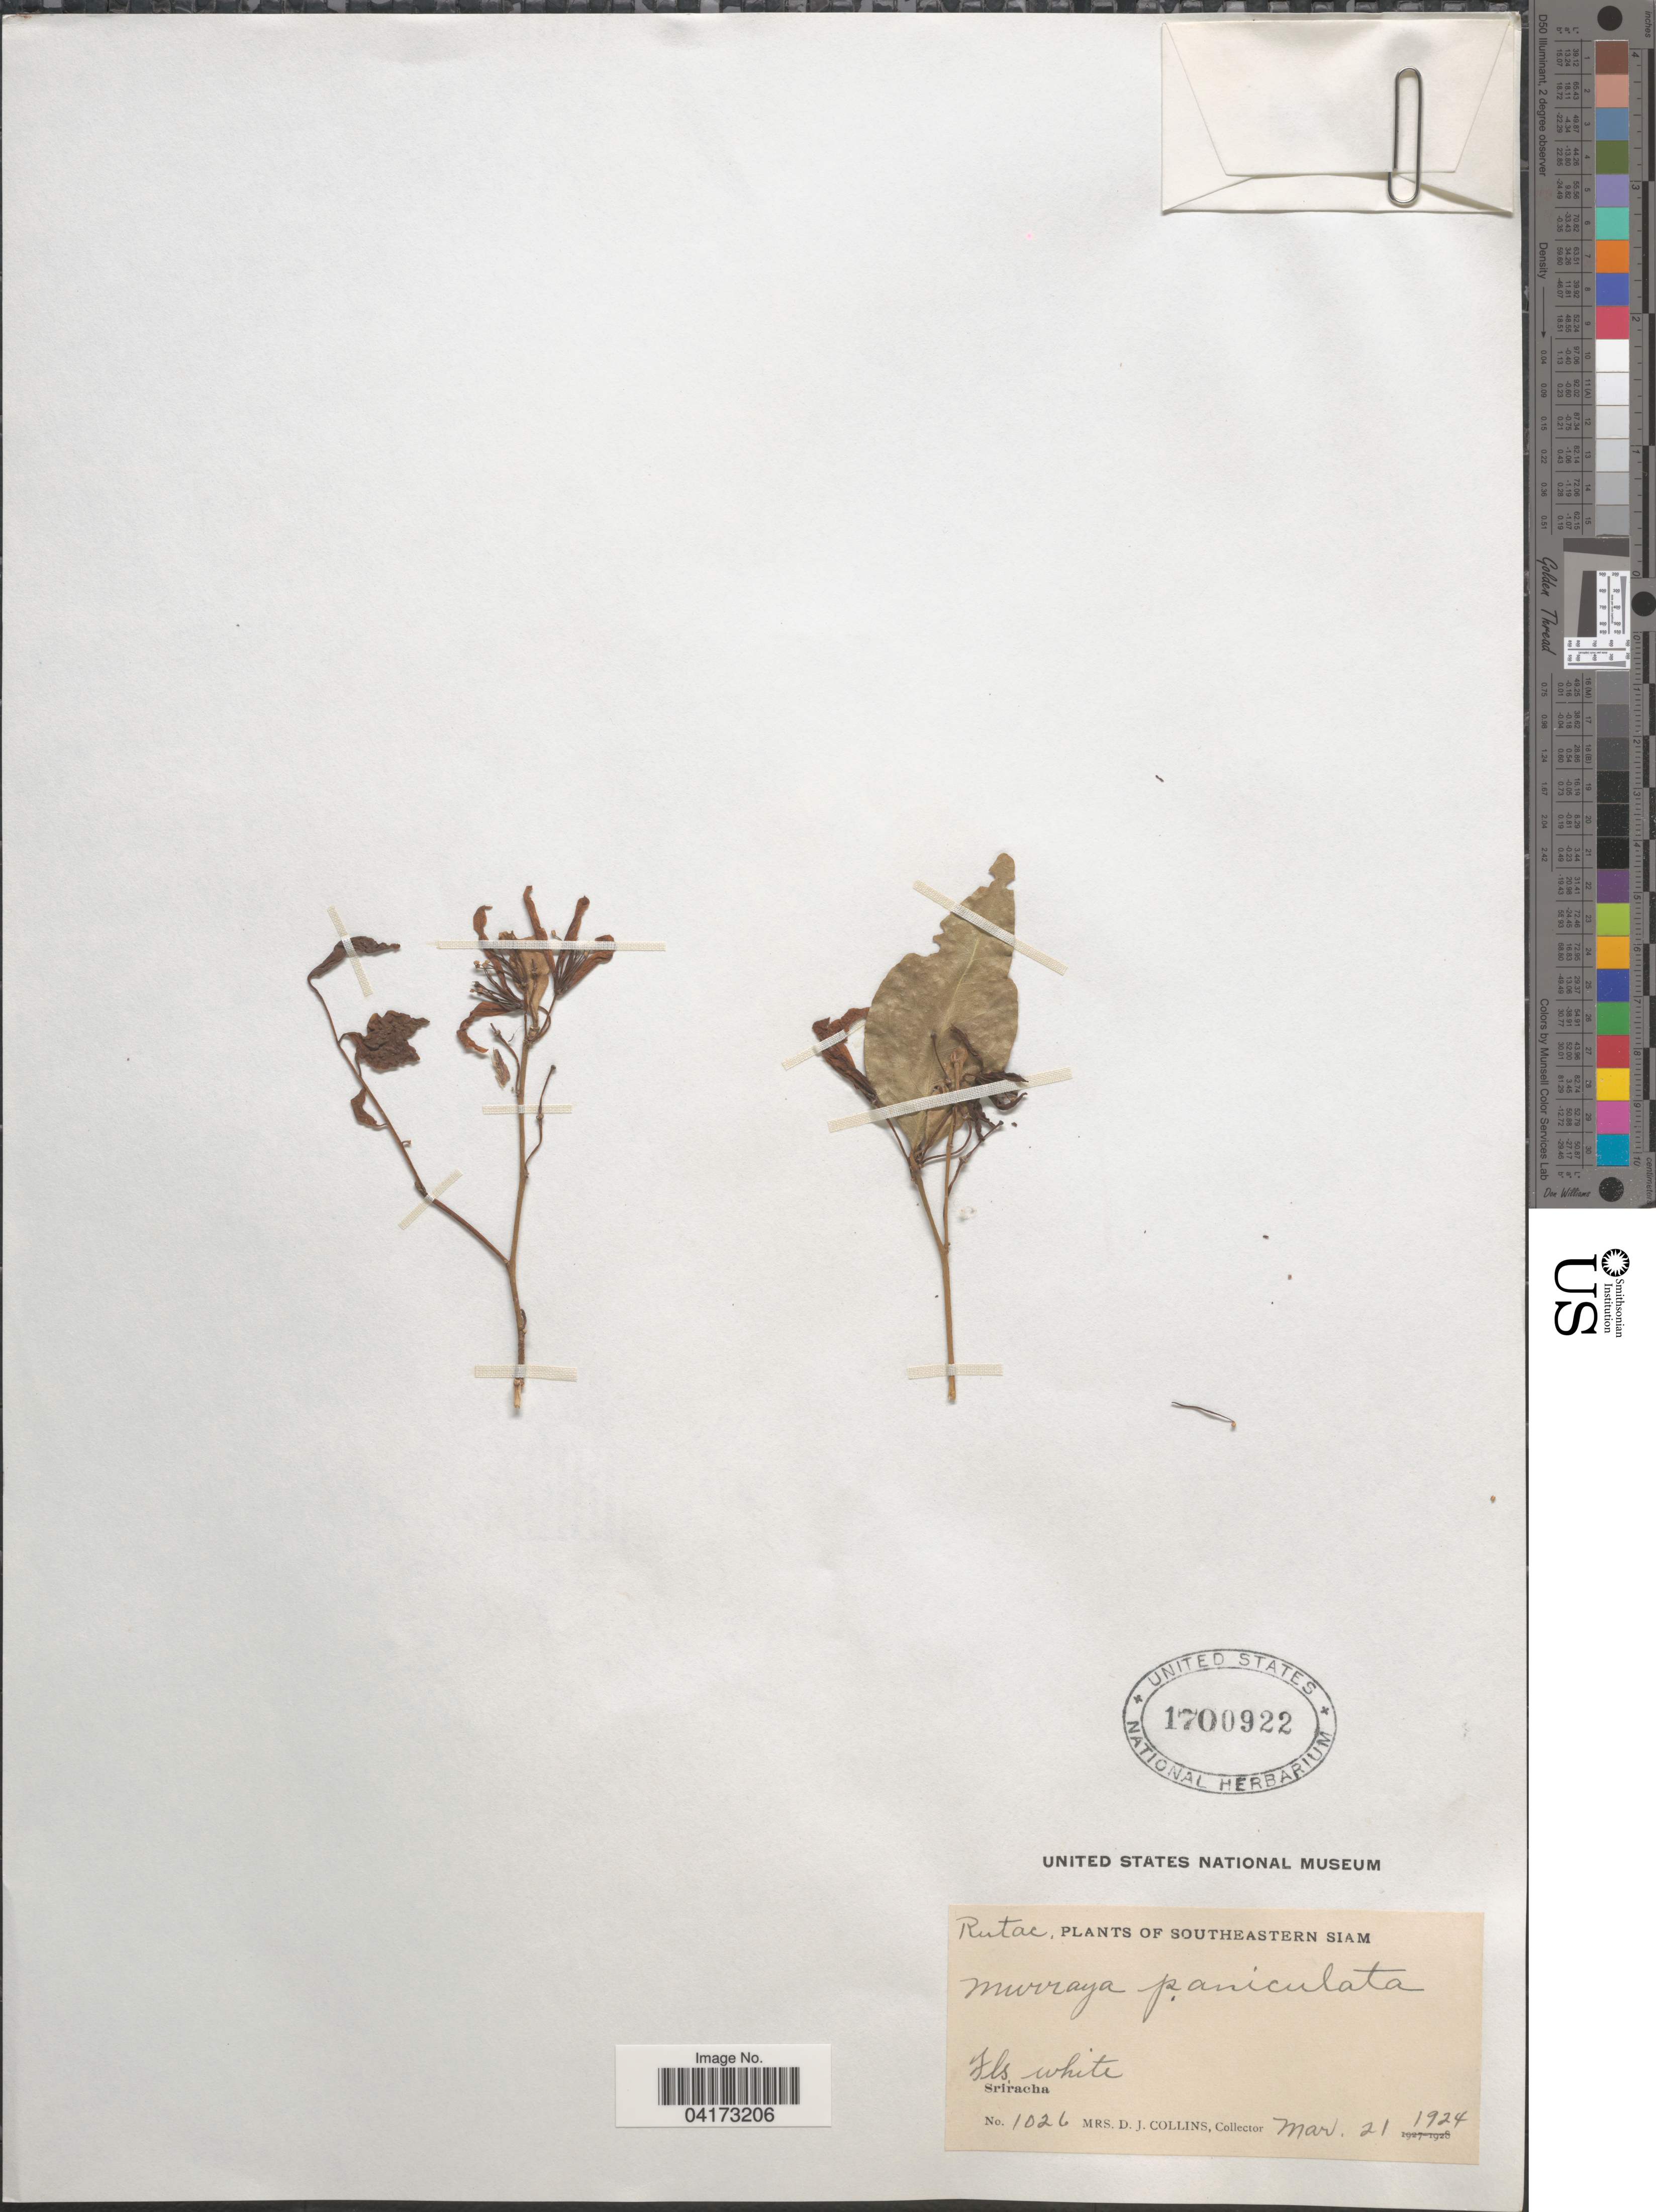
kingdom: Plantae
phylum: Tracheophyta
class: Magnoliopsida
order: Sapindales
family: Rutaceae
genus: Murraya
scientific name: Murraya paniculata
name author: (L.) Jack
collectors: Mrs. D. J. Collins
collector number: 1026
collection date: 1924-03-21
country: Thailand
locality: Southeastern Siam. Sriracha.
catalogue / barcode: US 1700922